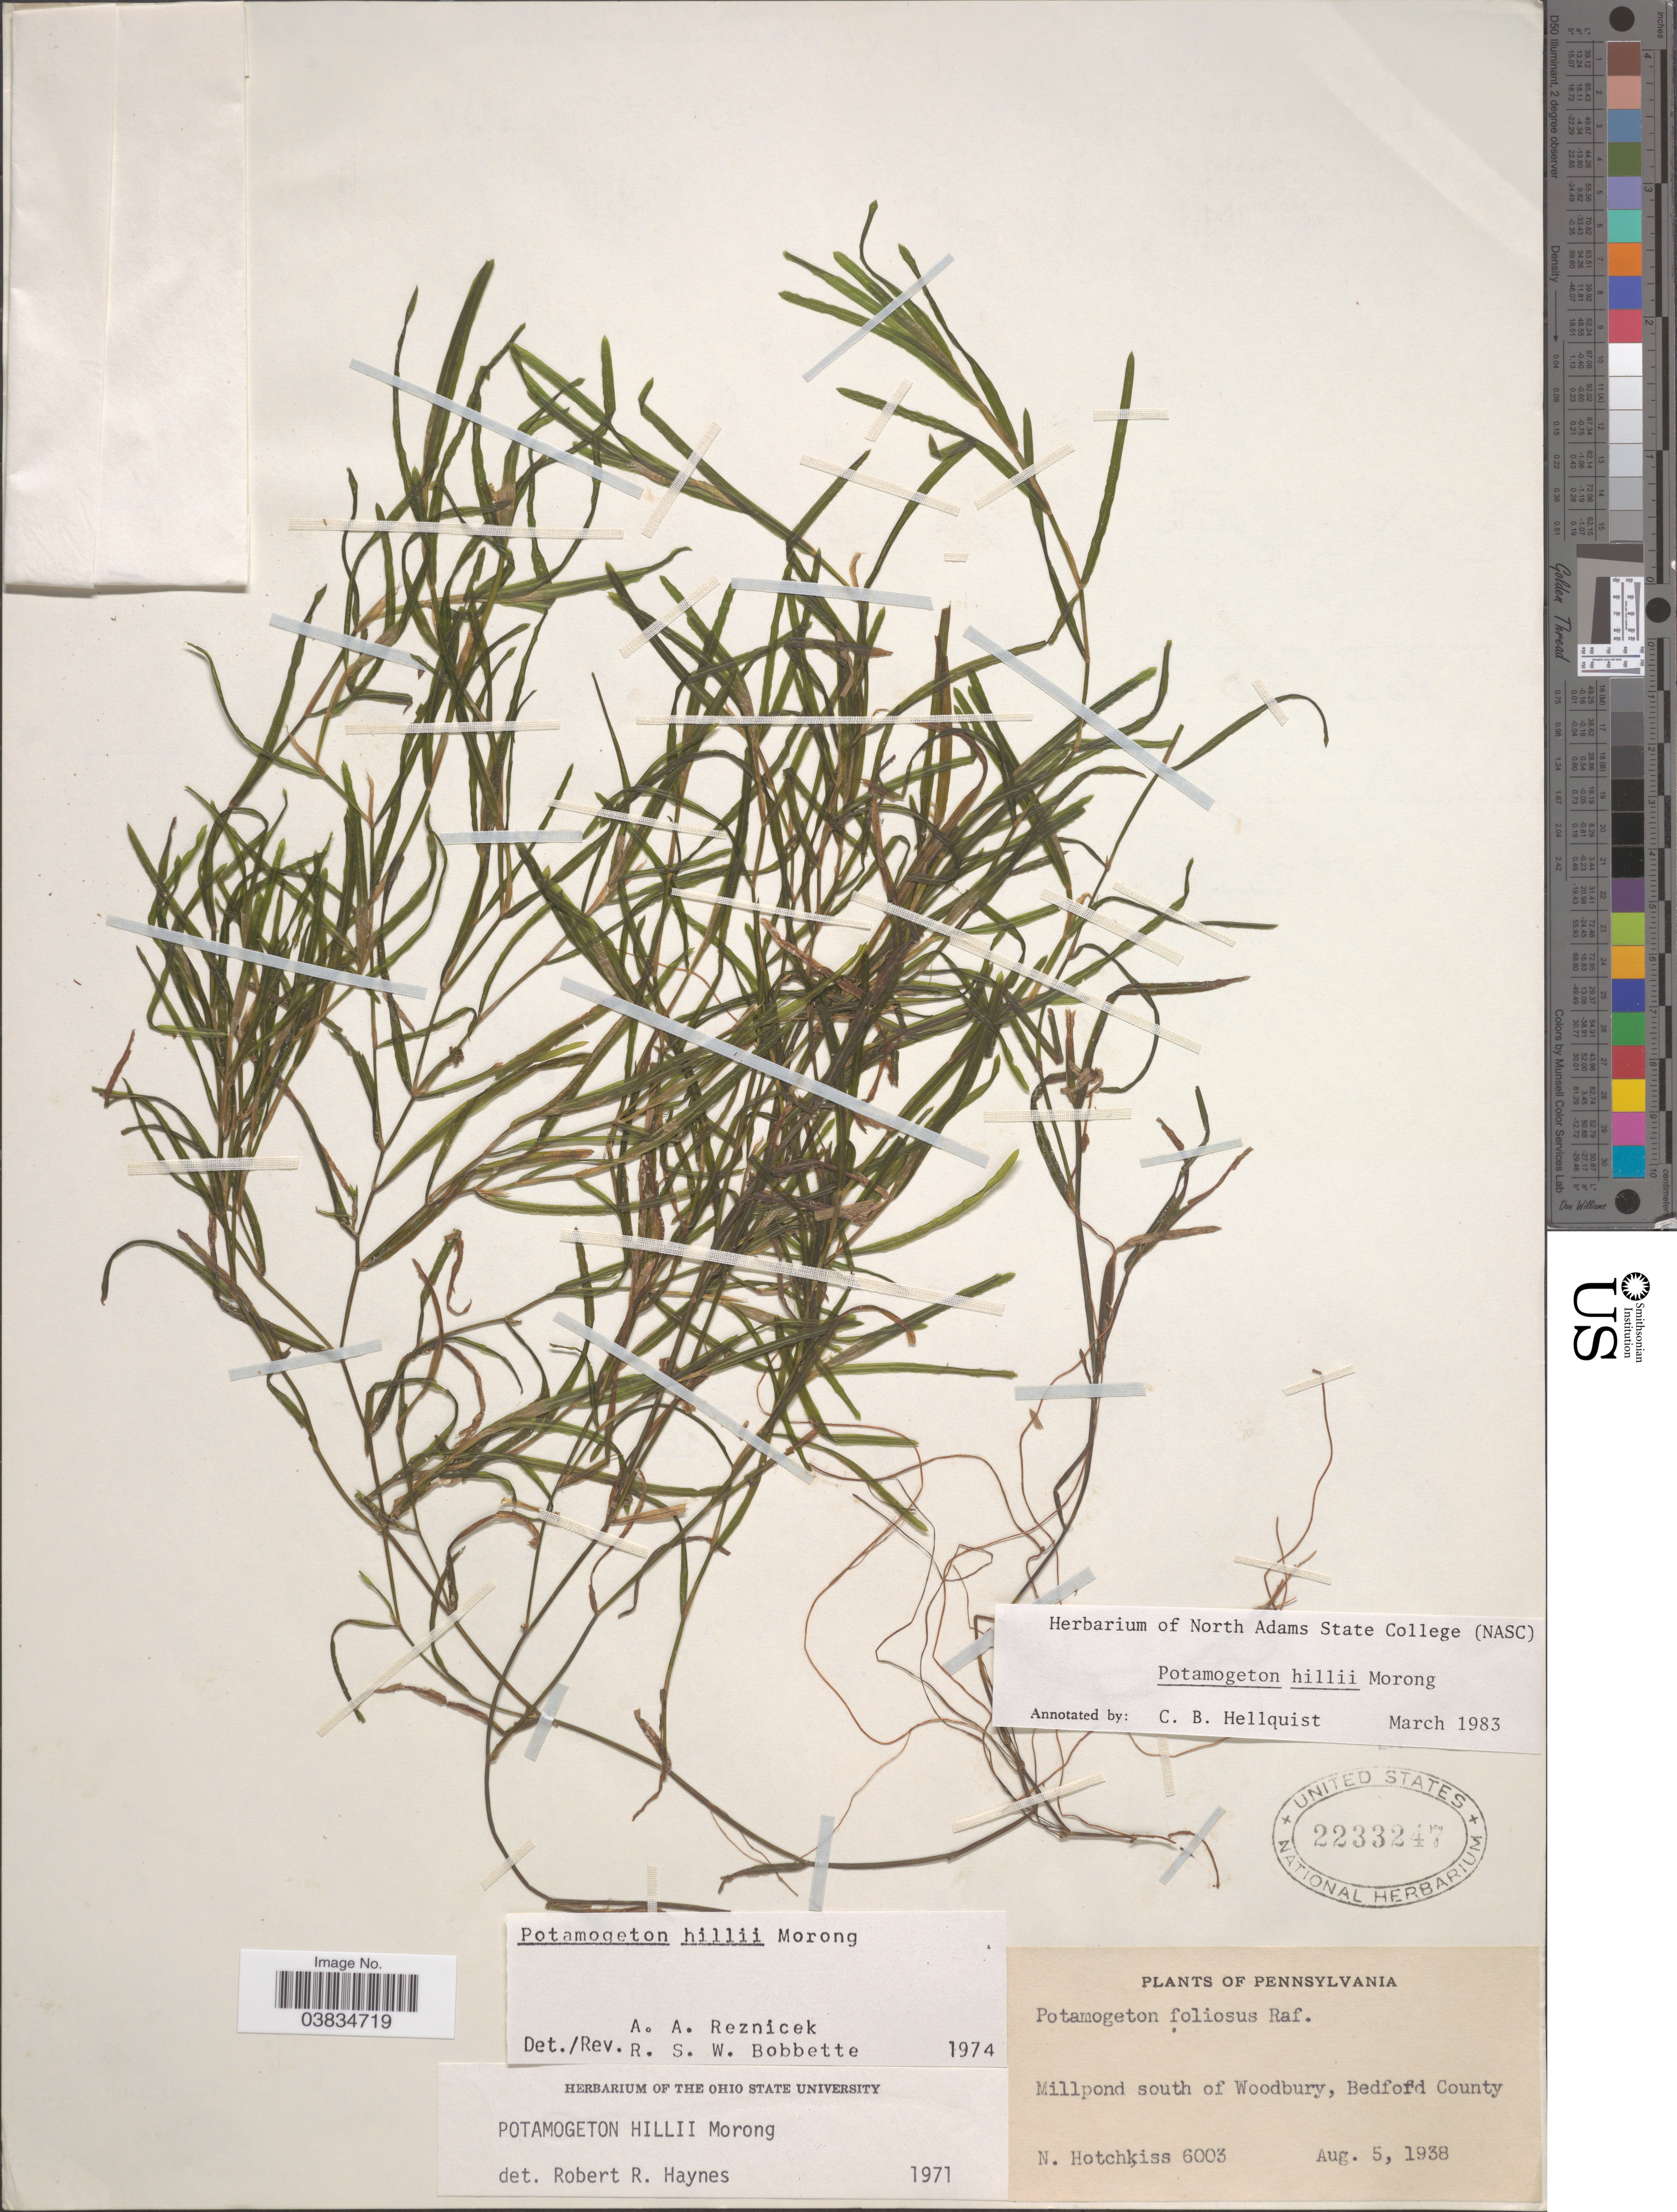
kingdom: Plantae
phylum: Tracheophyta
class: Liliopsida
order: Alismatales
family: Potamogetonaceae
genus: Potamogeton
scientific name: Potamogeton hillii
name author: Morong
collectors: N. Hotchkiss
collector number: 6003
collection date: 1938-08-05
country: United States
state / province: Pennsylvania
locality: Millpond south of Woodbury, Bedford County.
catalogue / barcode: US 2233247